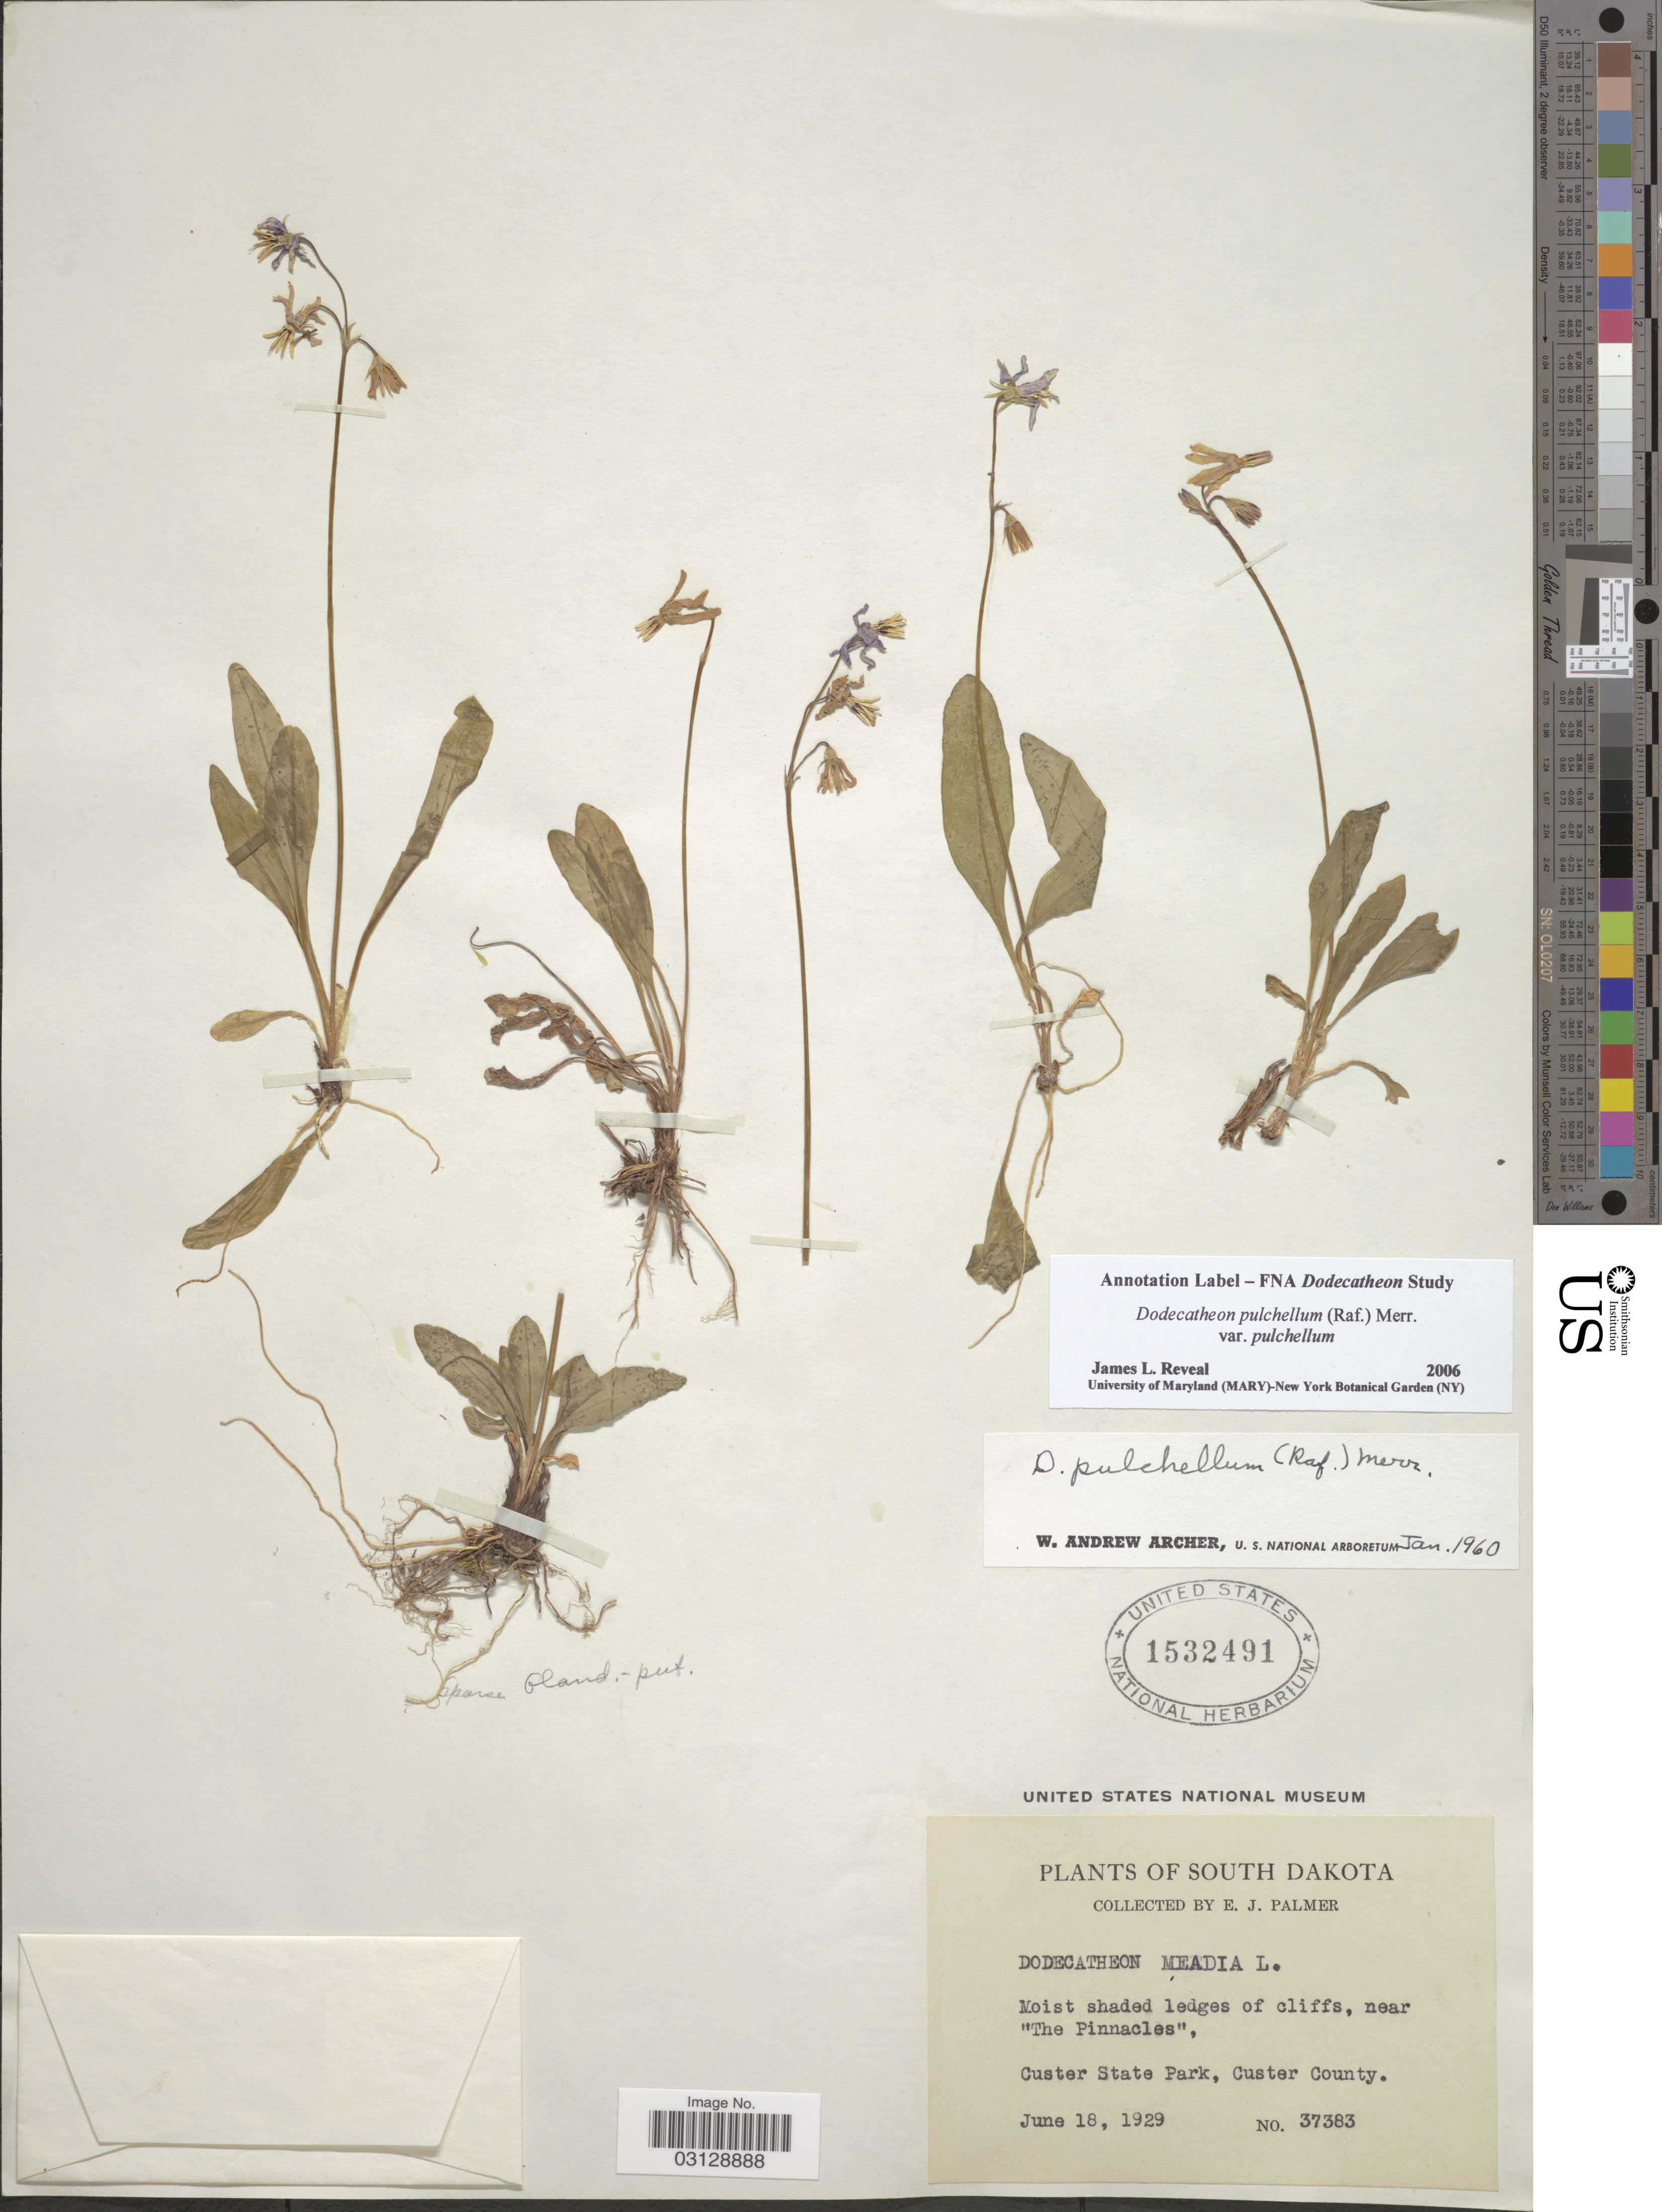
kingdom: Plantae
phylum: Tracheophyta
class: Magnoliopsida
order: Ericales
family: Primulaceae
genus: Dodecatheon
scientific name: Dodecatheon pulchellum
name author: (Raf.) Merr.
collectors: E. J. Palmer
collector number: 37383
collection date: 1929-06-18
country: United States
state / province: South Dakota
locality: Custer State Park, Custer County.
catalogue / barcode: US 1532491